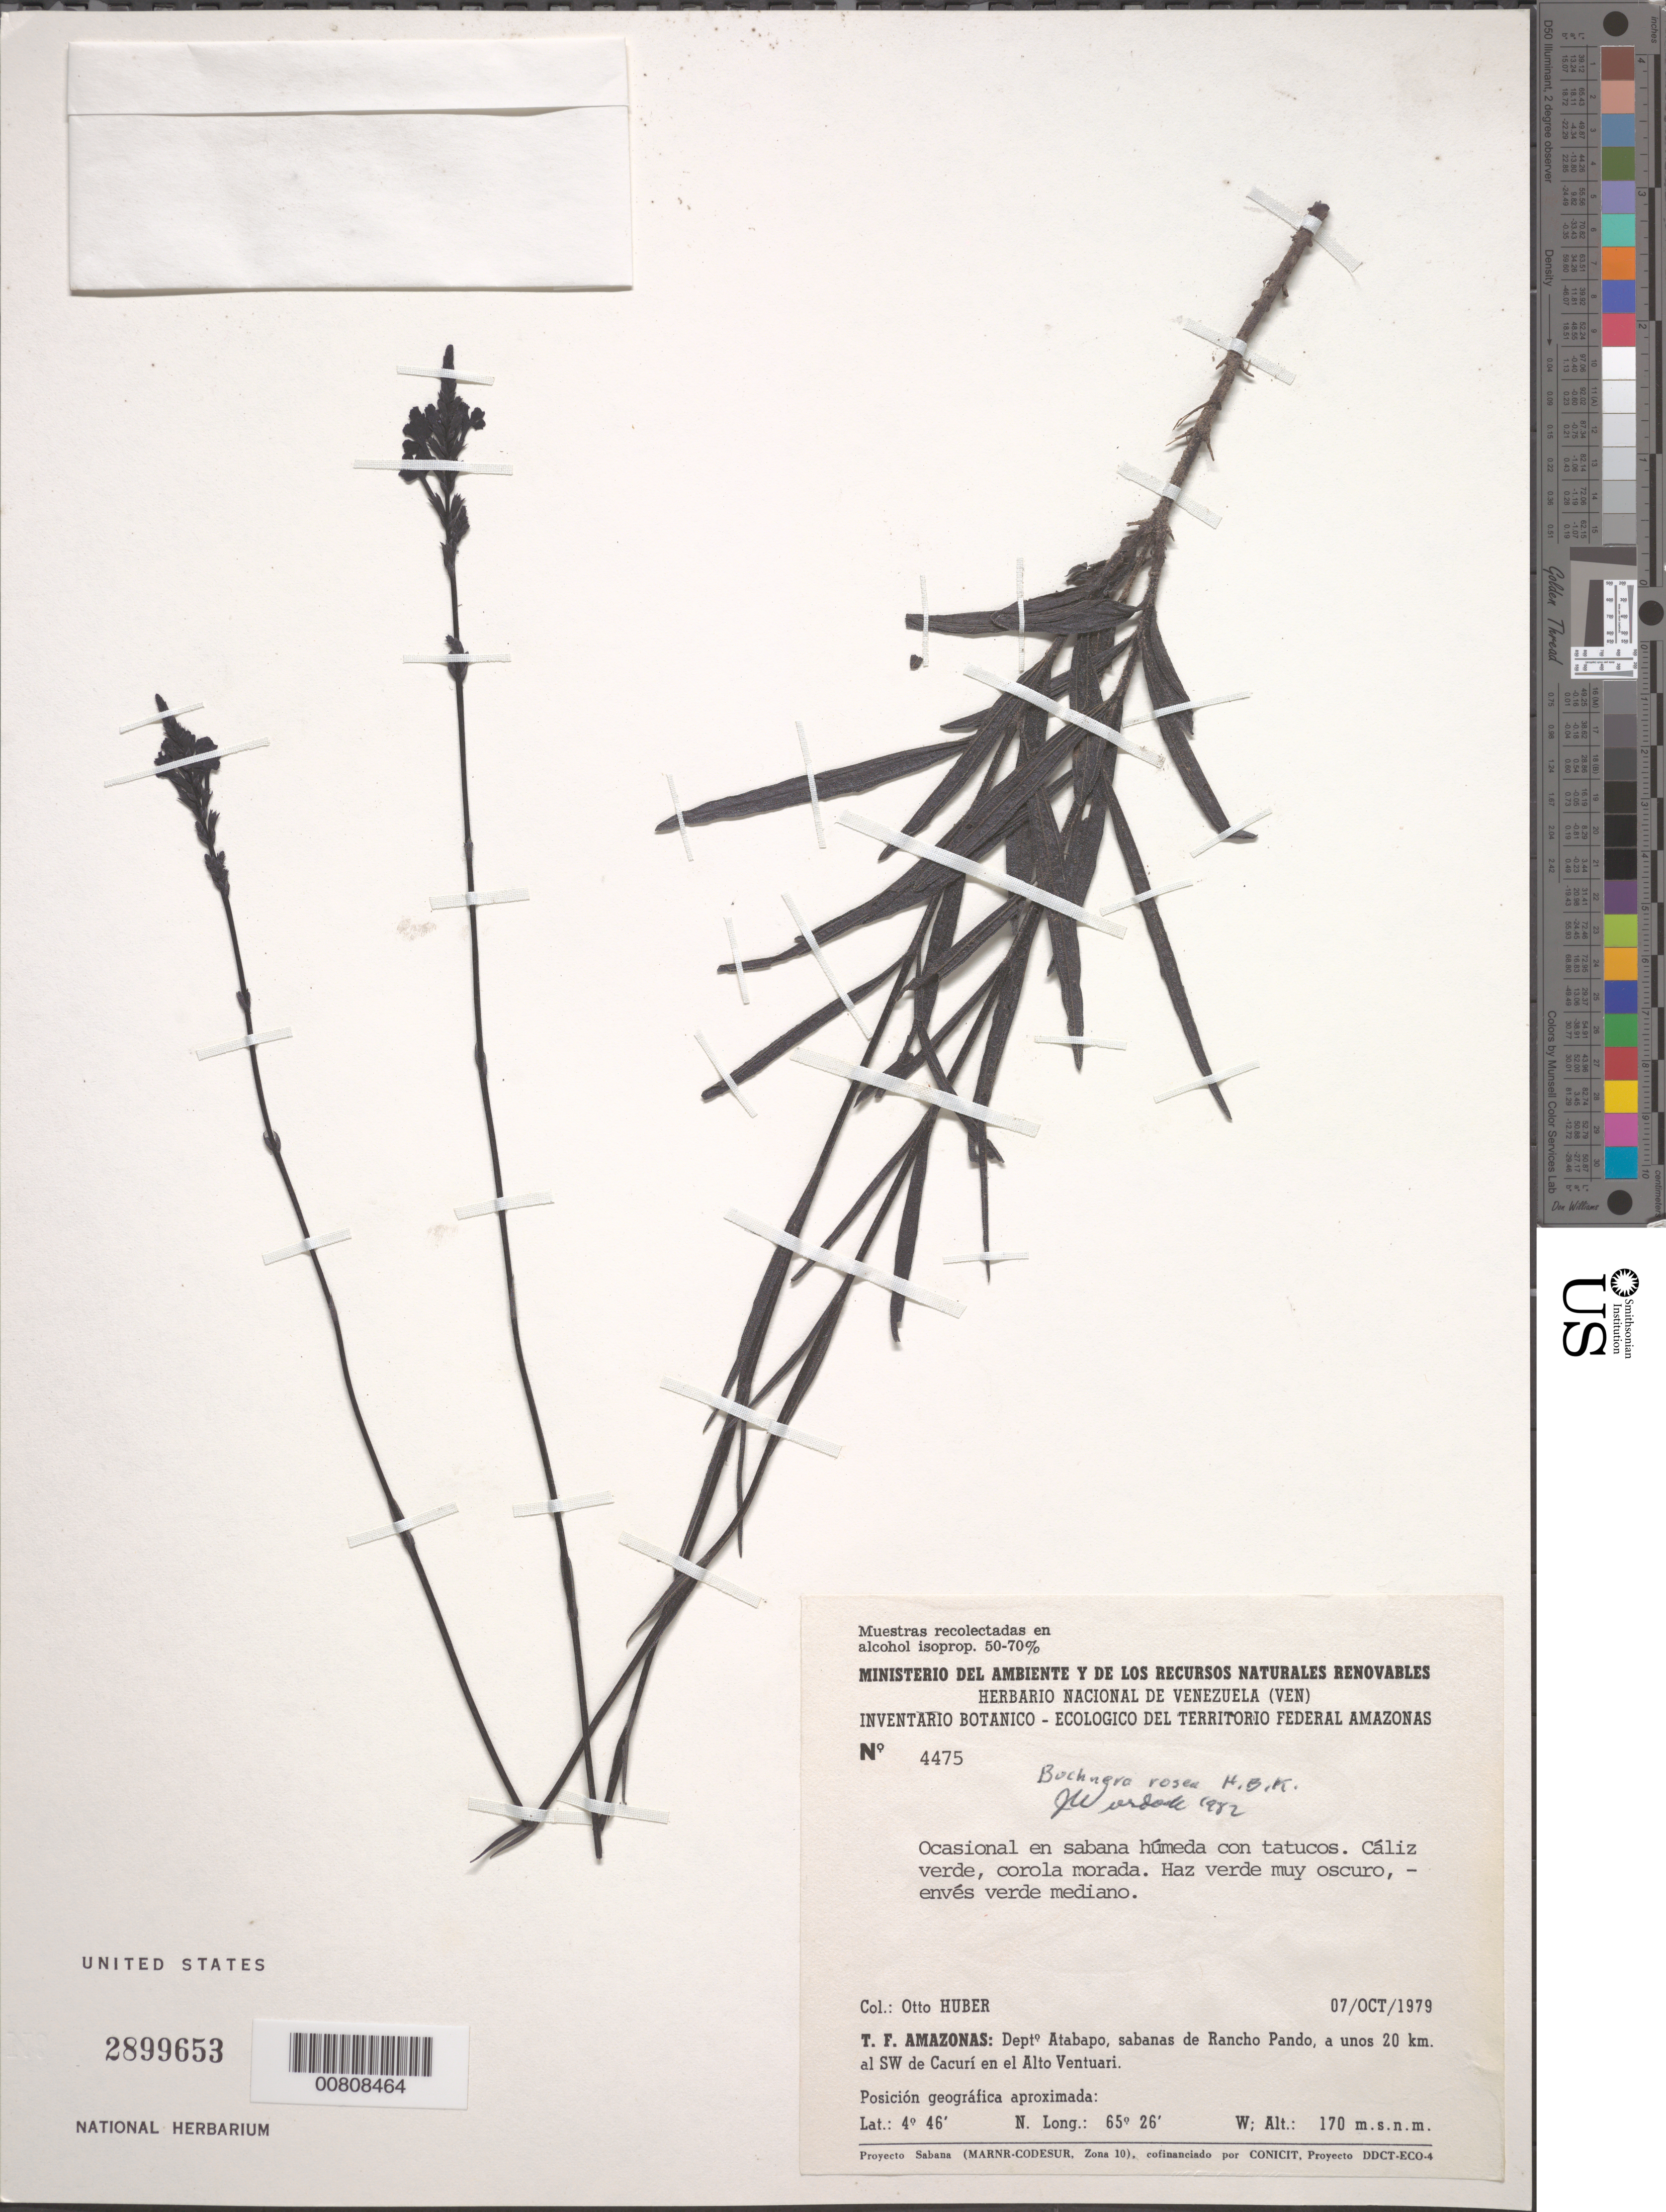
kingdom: Plantae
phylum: Tracheophyta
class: Magnoliopsida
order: Lamiales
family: Orobanchaceae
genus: Buchnera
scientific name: Buchnera rosea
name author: Kunth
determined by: Wurdack, John J., (US), US (UNITED STATES)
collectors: O. Huber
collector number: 4475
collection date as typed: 7-Oct-79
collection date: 1979-10-07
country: Venezuela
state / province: Amazonas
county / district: Atabapo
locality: Rancho Pando, a unos 20 km SW de Cacurí en el Alto Ventuarí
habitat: Sabana húmeda con tatucos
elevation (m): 170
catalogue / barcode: US 2899653